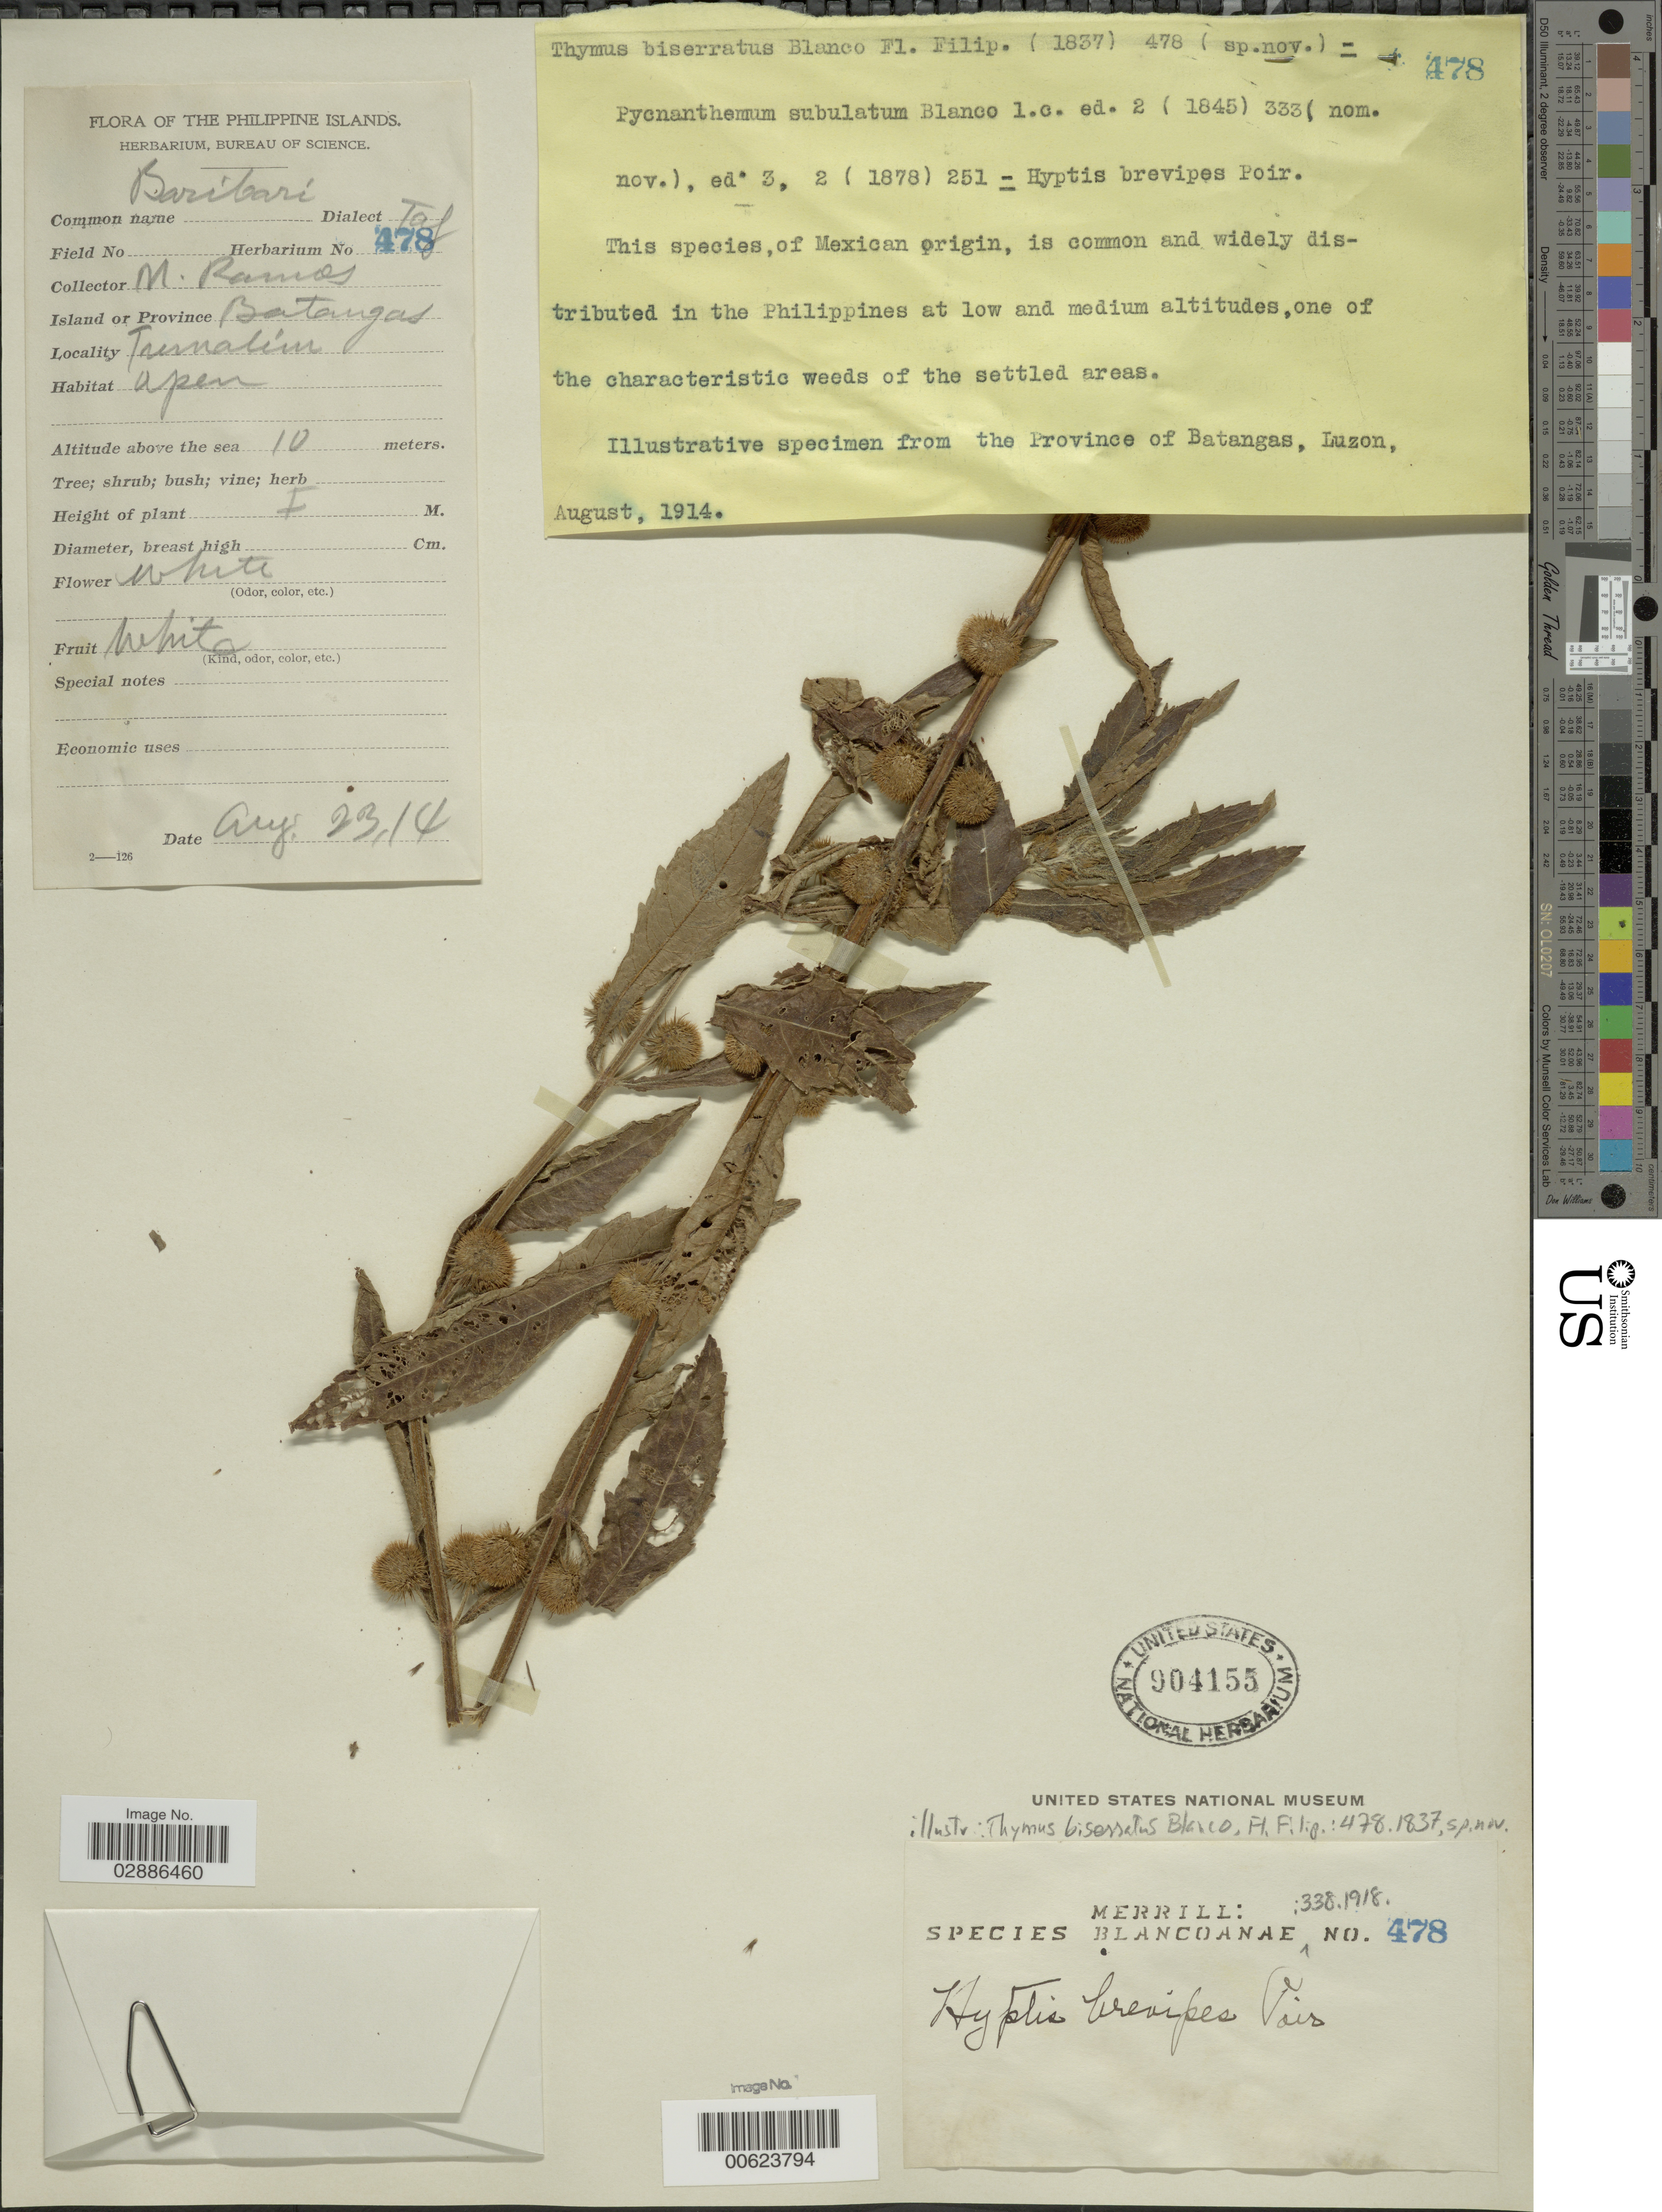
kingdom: Plantae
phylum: Tracheophyta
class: Magnoliopsida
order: Lamiales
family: Lamiaceae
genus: Thymus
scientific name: Thymus biserratus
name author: Blanco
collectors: M. Ramos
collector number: Sp. Blancoan. 0478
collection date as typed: Transcribed d/m/y: 23/8/14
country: Philippines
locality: Batangas, Tumalim.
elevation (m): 10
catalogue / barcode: US 904155